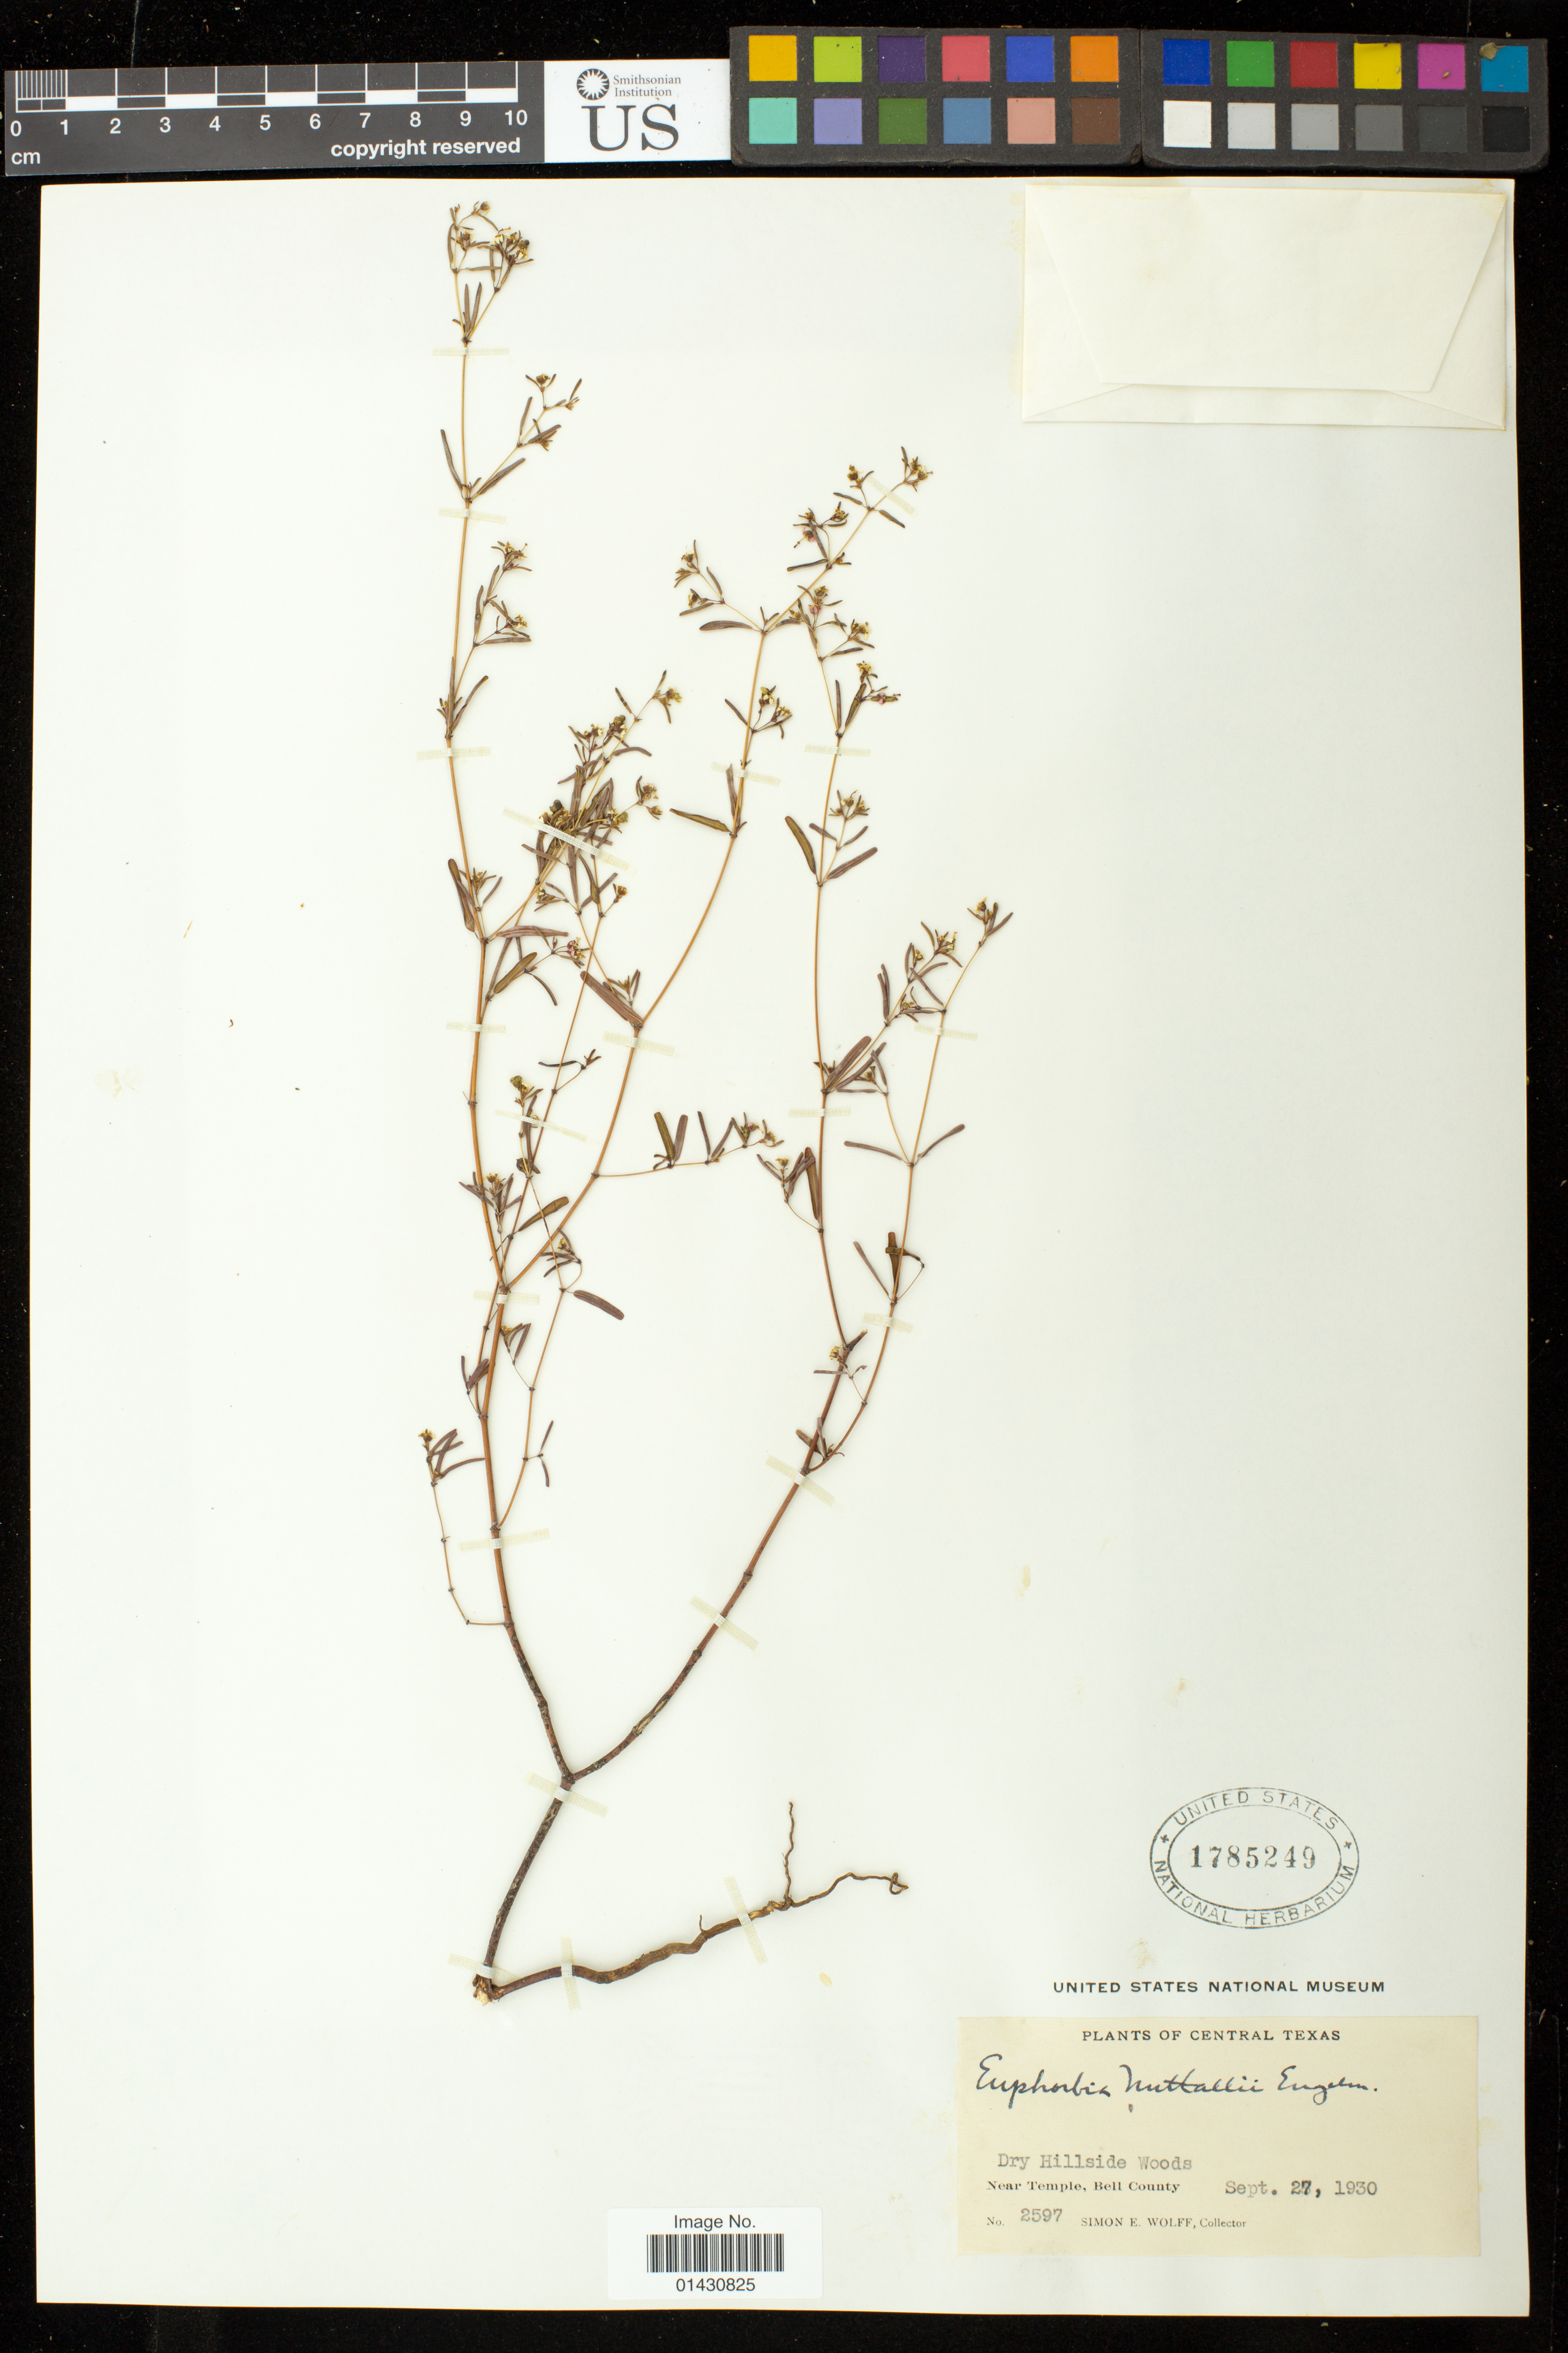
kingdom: Plantae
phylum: Tracheophyta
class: Magnoliopsida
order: Malpighiales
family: Euphorbiaceae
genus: Euphorbia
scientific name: Euphorbia missurica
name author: Raf.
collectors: S. E. Wolff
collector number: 2597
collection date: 1930-09-27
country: United States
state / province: Texas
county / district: Bell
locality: Near Temple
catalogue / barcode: US 1785249